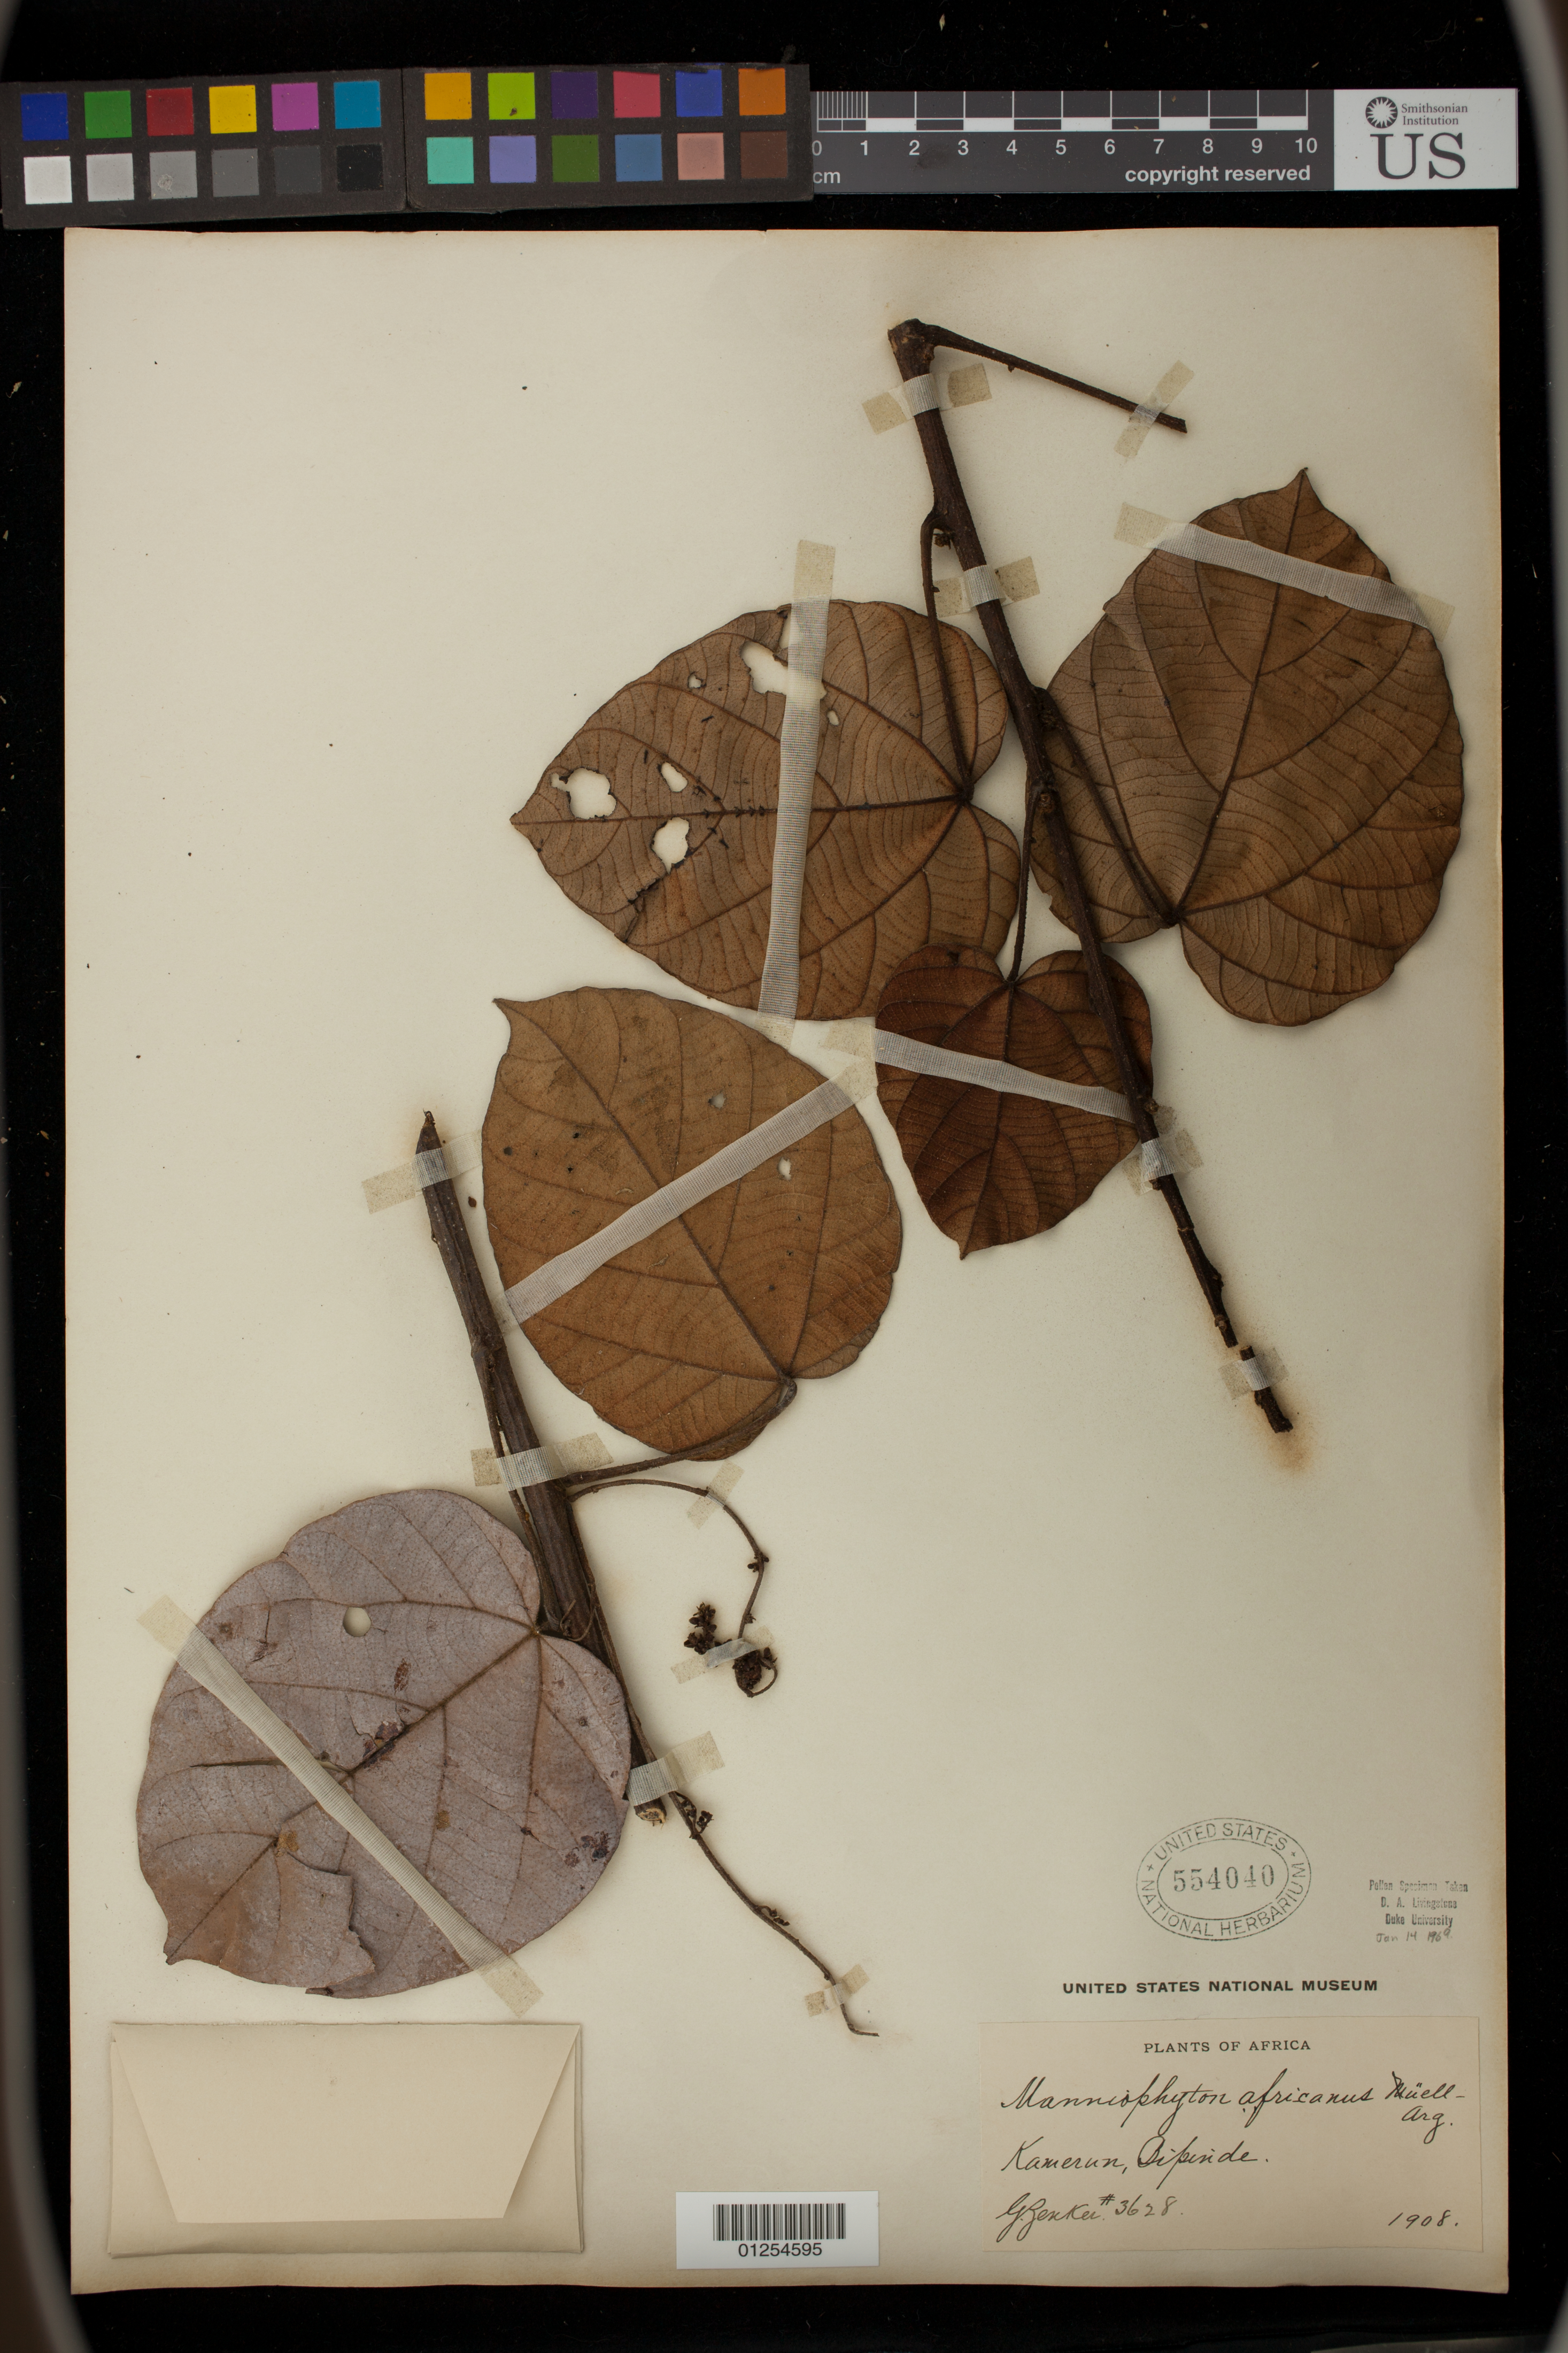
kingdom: Plantae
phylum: Tracheophyta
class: Magnoliopsida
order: Malpighiales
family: Euphorbiaceae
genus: Manniophyton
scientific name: Manniophyton africanum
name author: Müll. Arg.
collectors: G. A. Zenker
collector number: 3628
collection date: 1908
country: Cameroon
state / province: Sud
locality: Bipinde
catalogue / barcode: US 554040